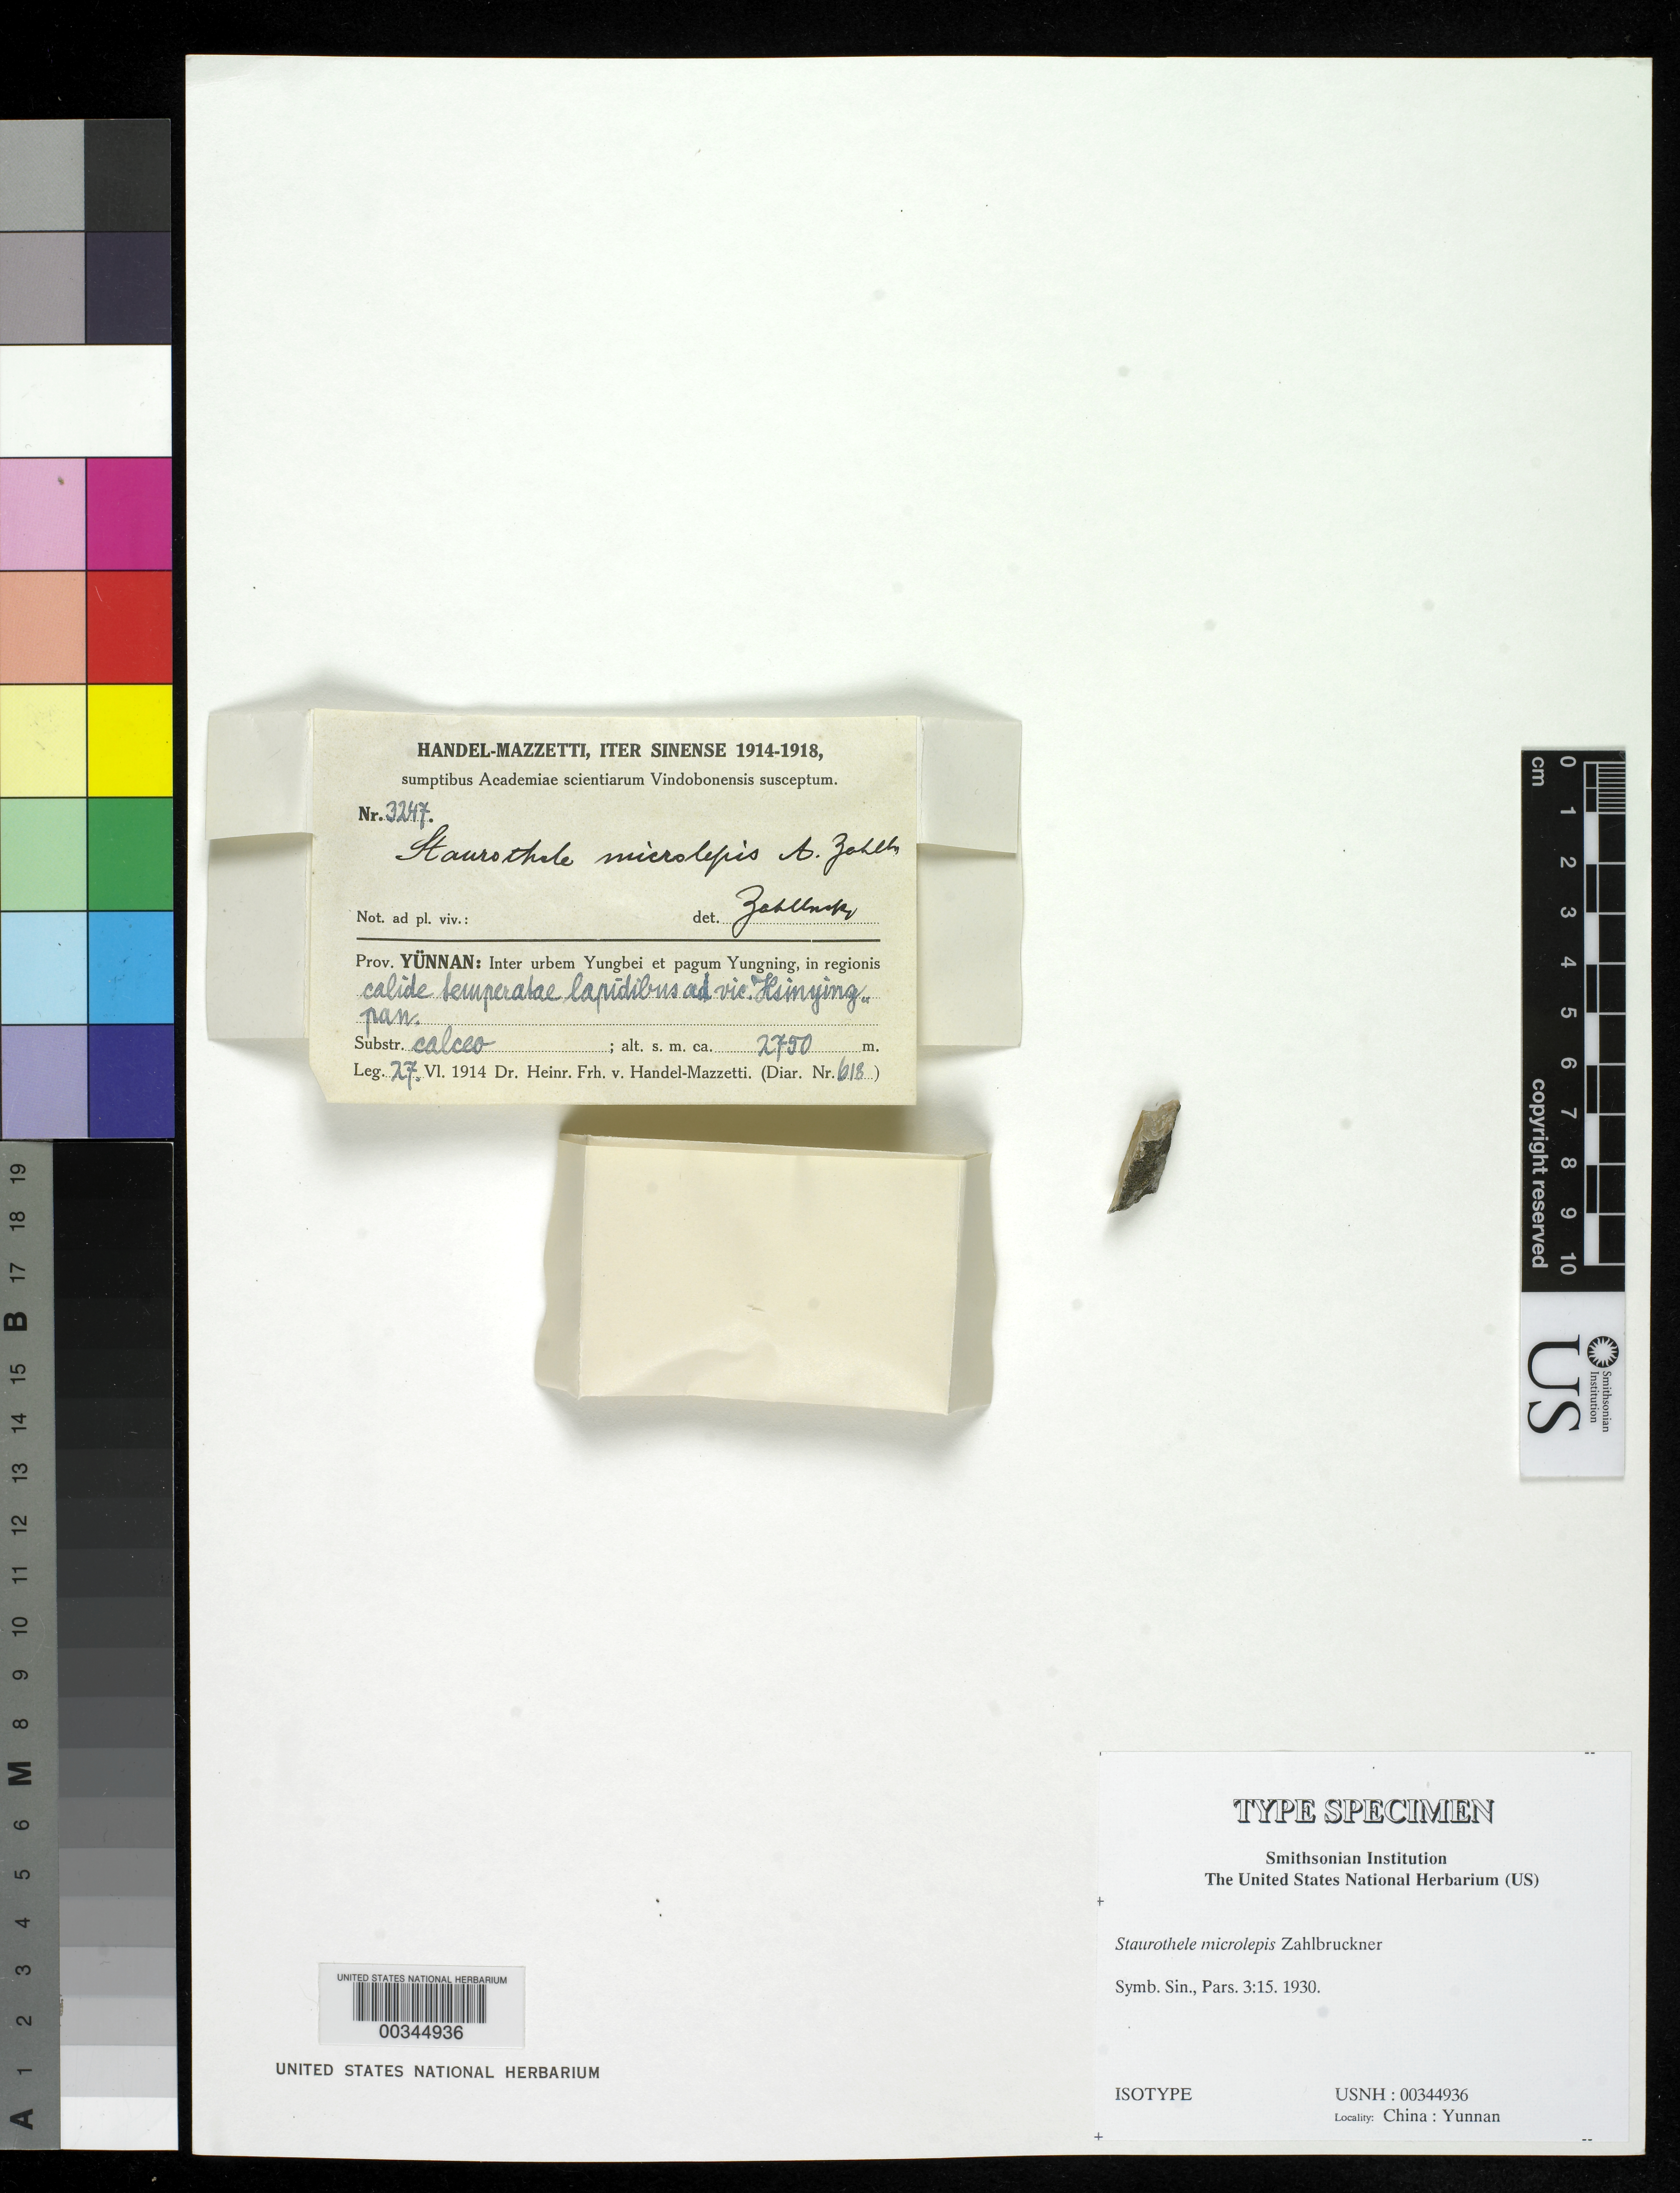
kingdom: Fungi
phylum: Ascomycota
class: Eurotiomycetes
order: Verrucariales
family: Verrucariaceae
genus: Staurothele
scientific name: Staurothele microlepis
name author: Zahlbr.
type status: Isotype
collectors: H. Handel-Mazzetti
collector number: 3247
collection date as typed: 27 Jun 1914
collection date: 1914-06-27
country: China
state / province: Yunnan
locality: Inter urbe Yungbei et pagum Yungning, regionis calide temperatae lapidibus vic. Hsinying Pan. [Between city of Yungbei & Yungning District, warm temperate stony region, town of Hsinyang Pan.]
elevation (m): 2750